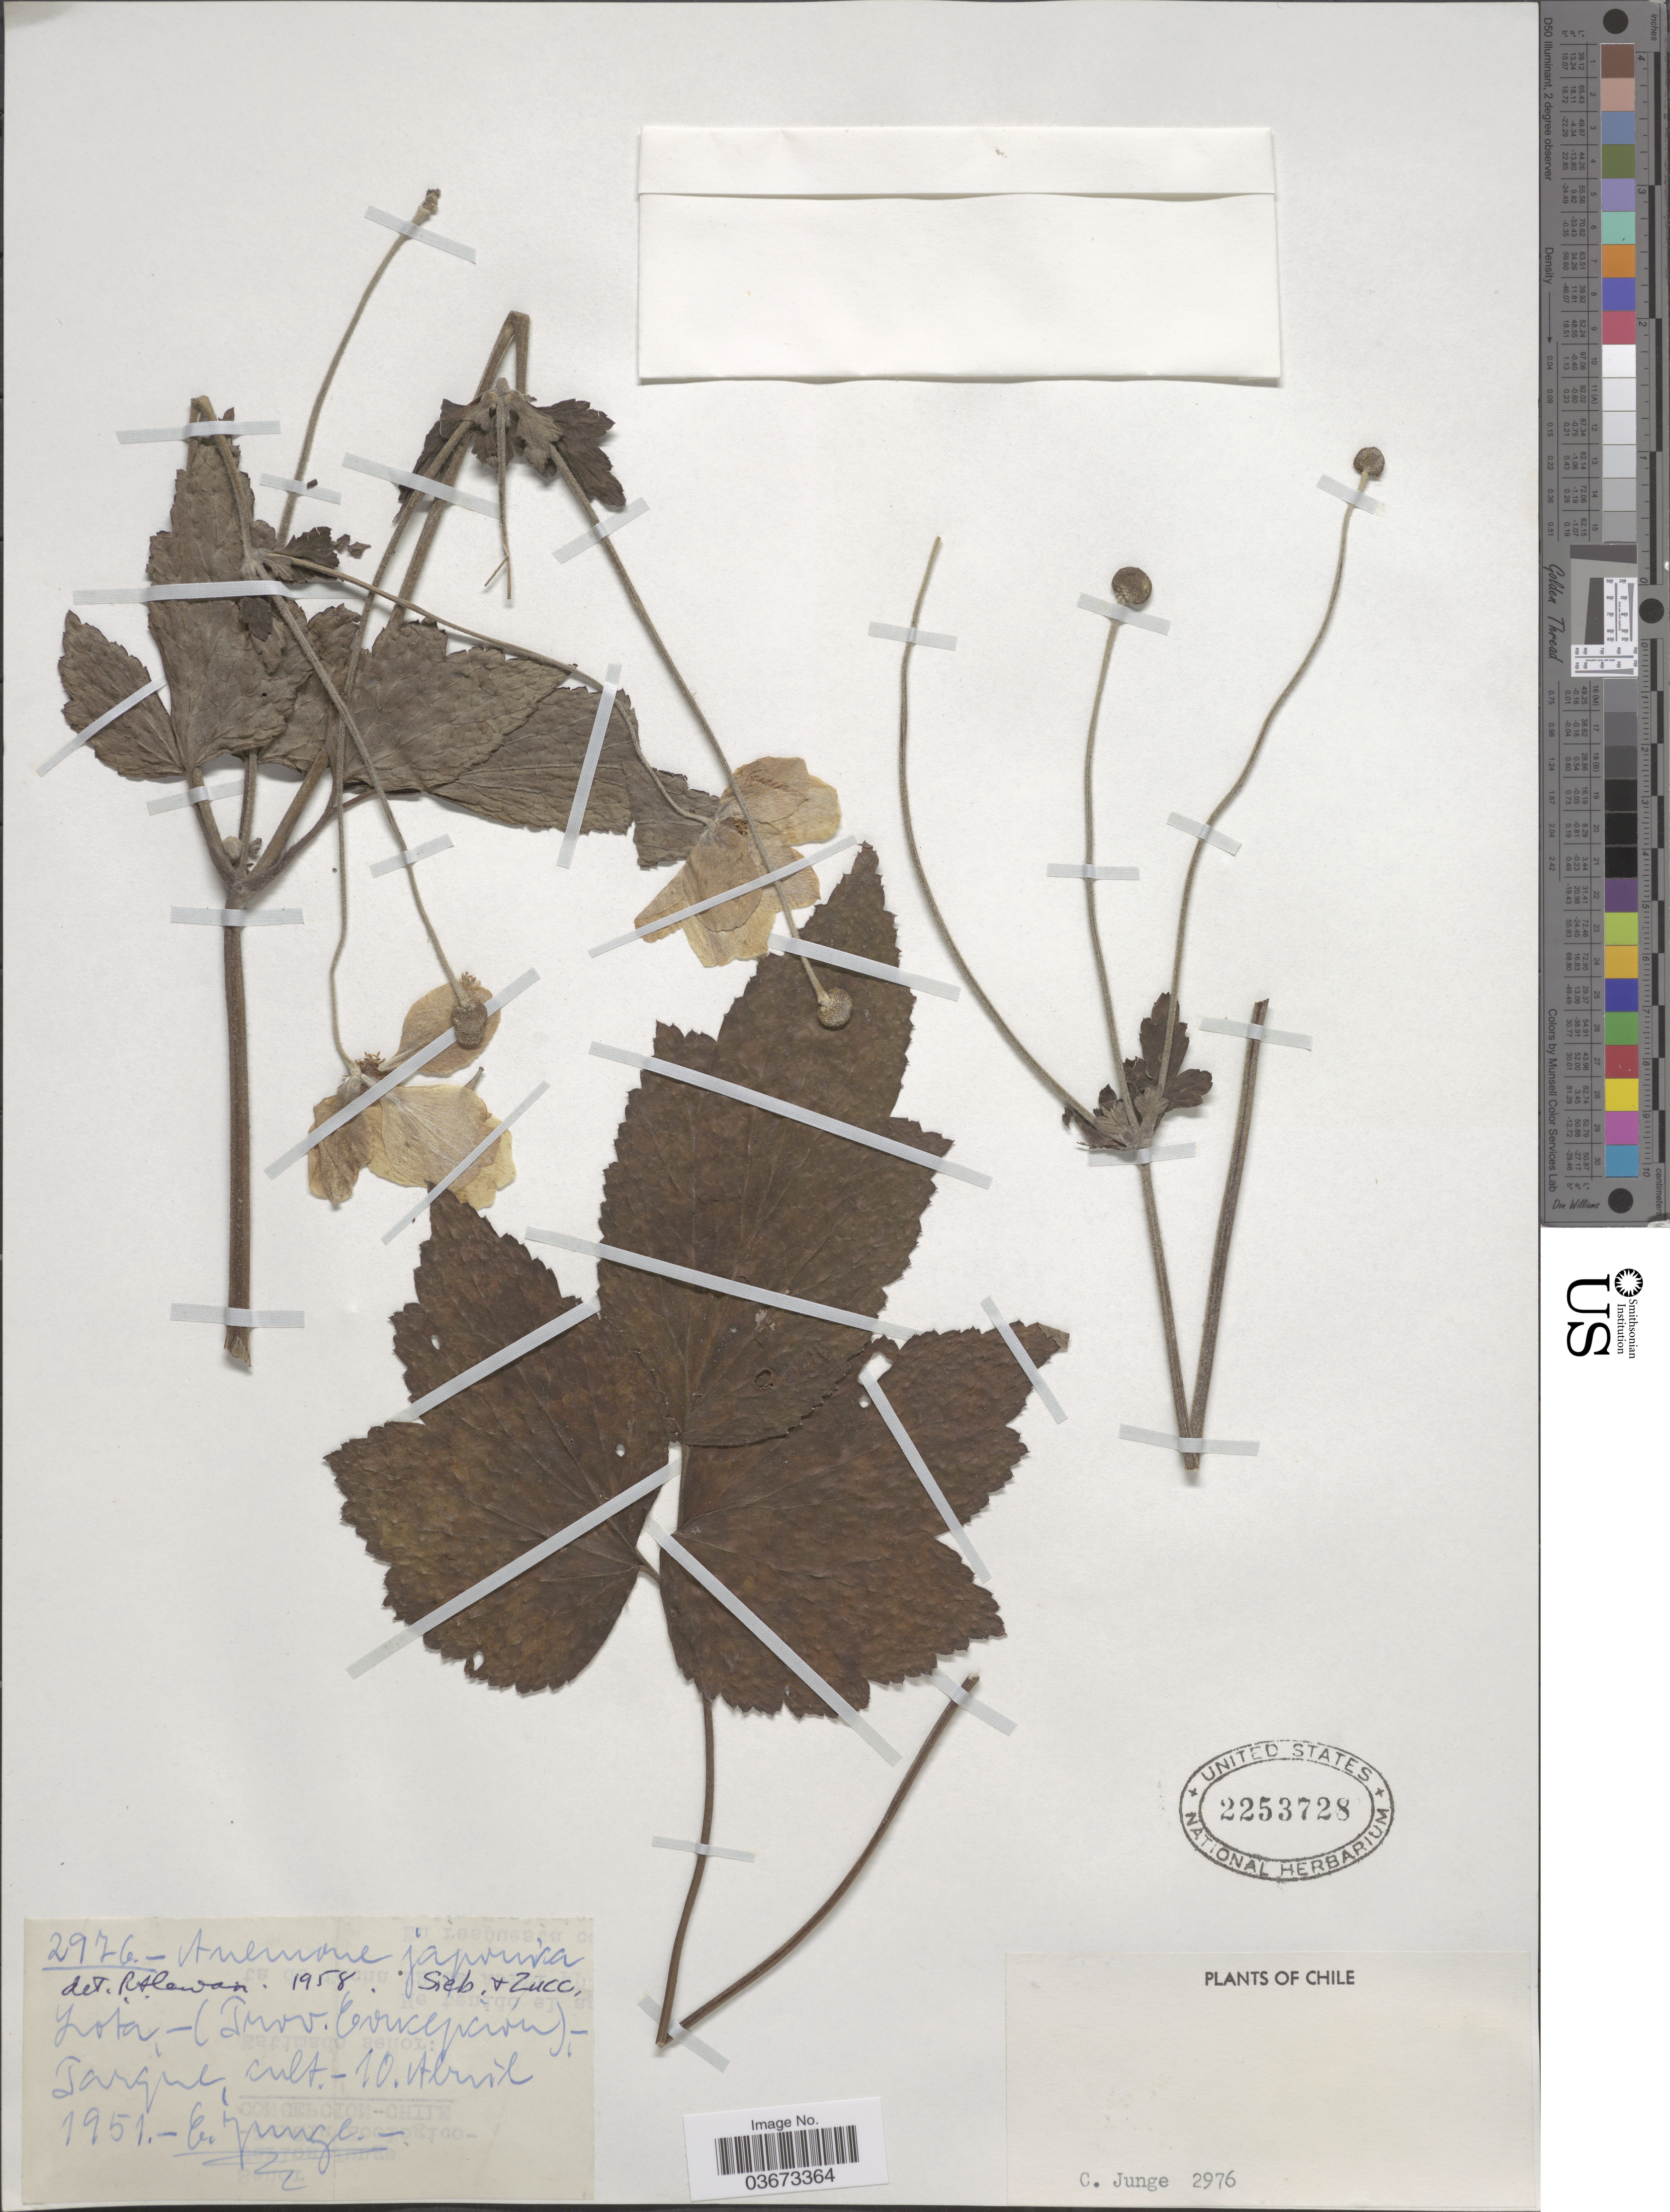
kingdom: Plantae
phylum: Tracheophyta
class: Magnoliopsida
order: Ranunculales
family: Ranunculaceae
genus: Anemone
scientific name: Anemone japonica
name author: Houtt.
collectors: C. Junge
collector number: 2976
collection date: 1951-04-10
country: Chile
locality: Lota (Prov. Concepción); Parque.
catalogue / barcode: US 2253728